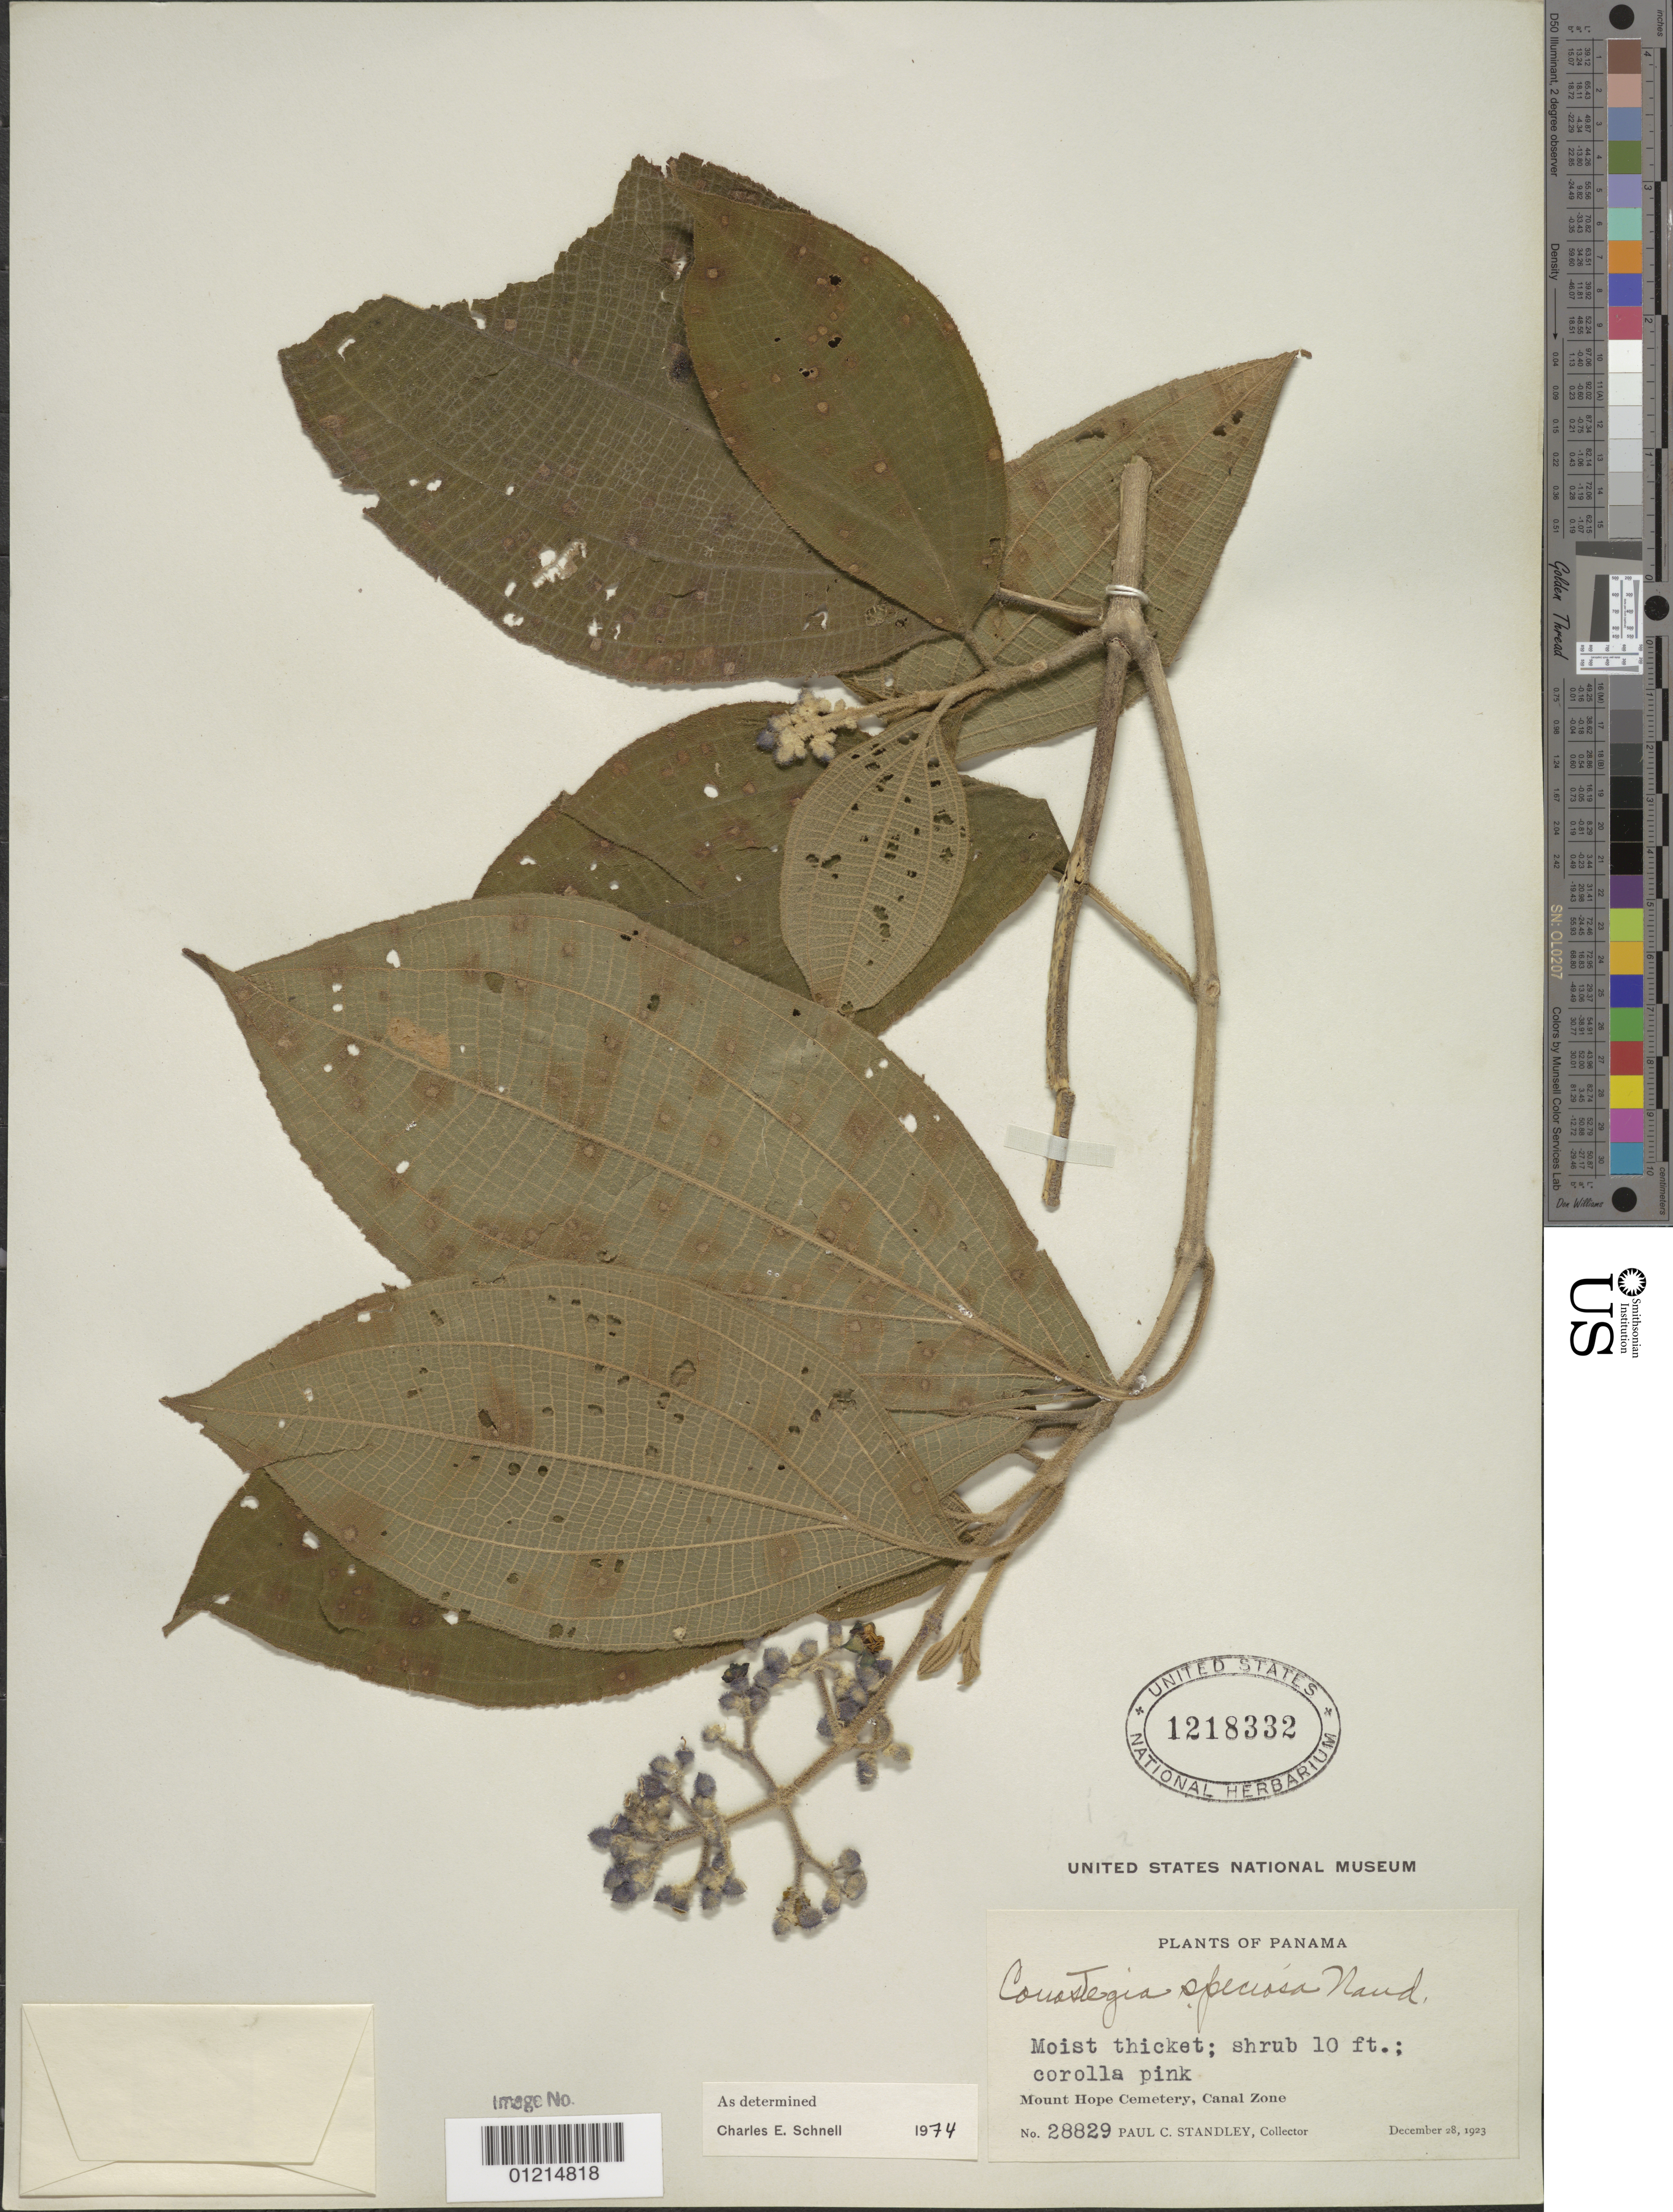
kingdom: Plantae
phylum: Tracheophyta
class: Magnoliopsida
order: Myrtales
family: Melastomataceae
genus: Conostegia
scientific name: Conostegia speciosa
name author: Naudin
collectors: P. C. Standley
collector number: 28829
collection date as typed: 28 Dec 1923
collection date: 1923-12-28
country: Panama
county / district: Canal Zone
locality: Mount Hope Cemetery.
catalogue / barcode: US 1218332